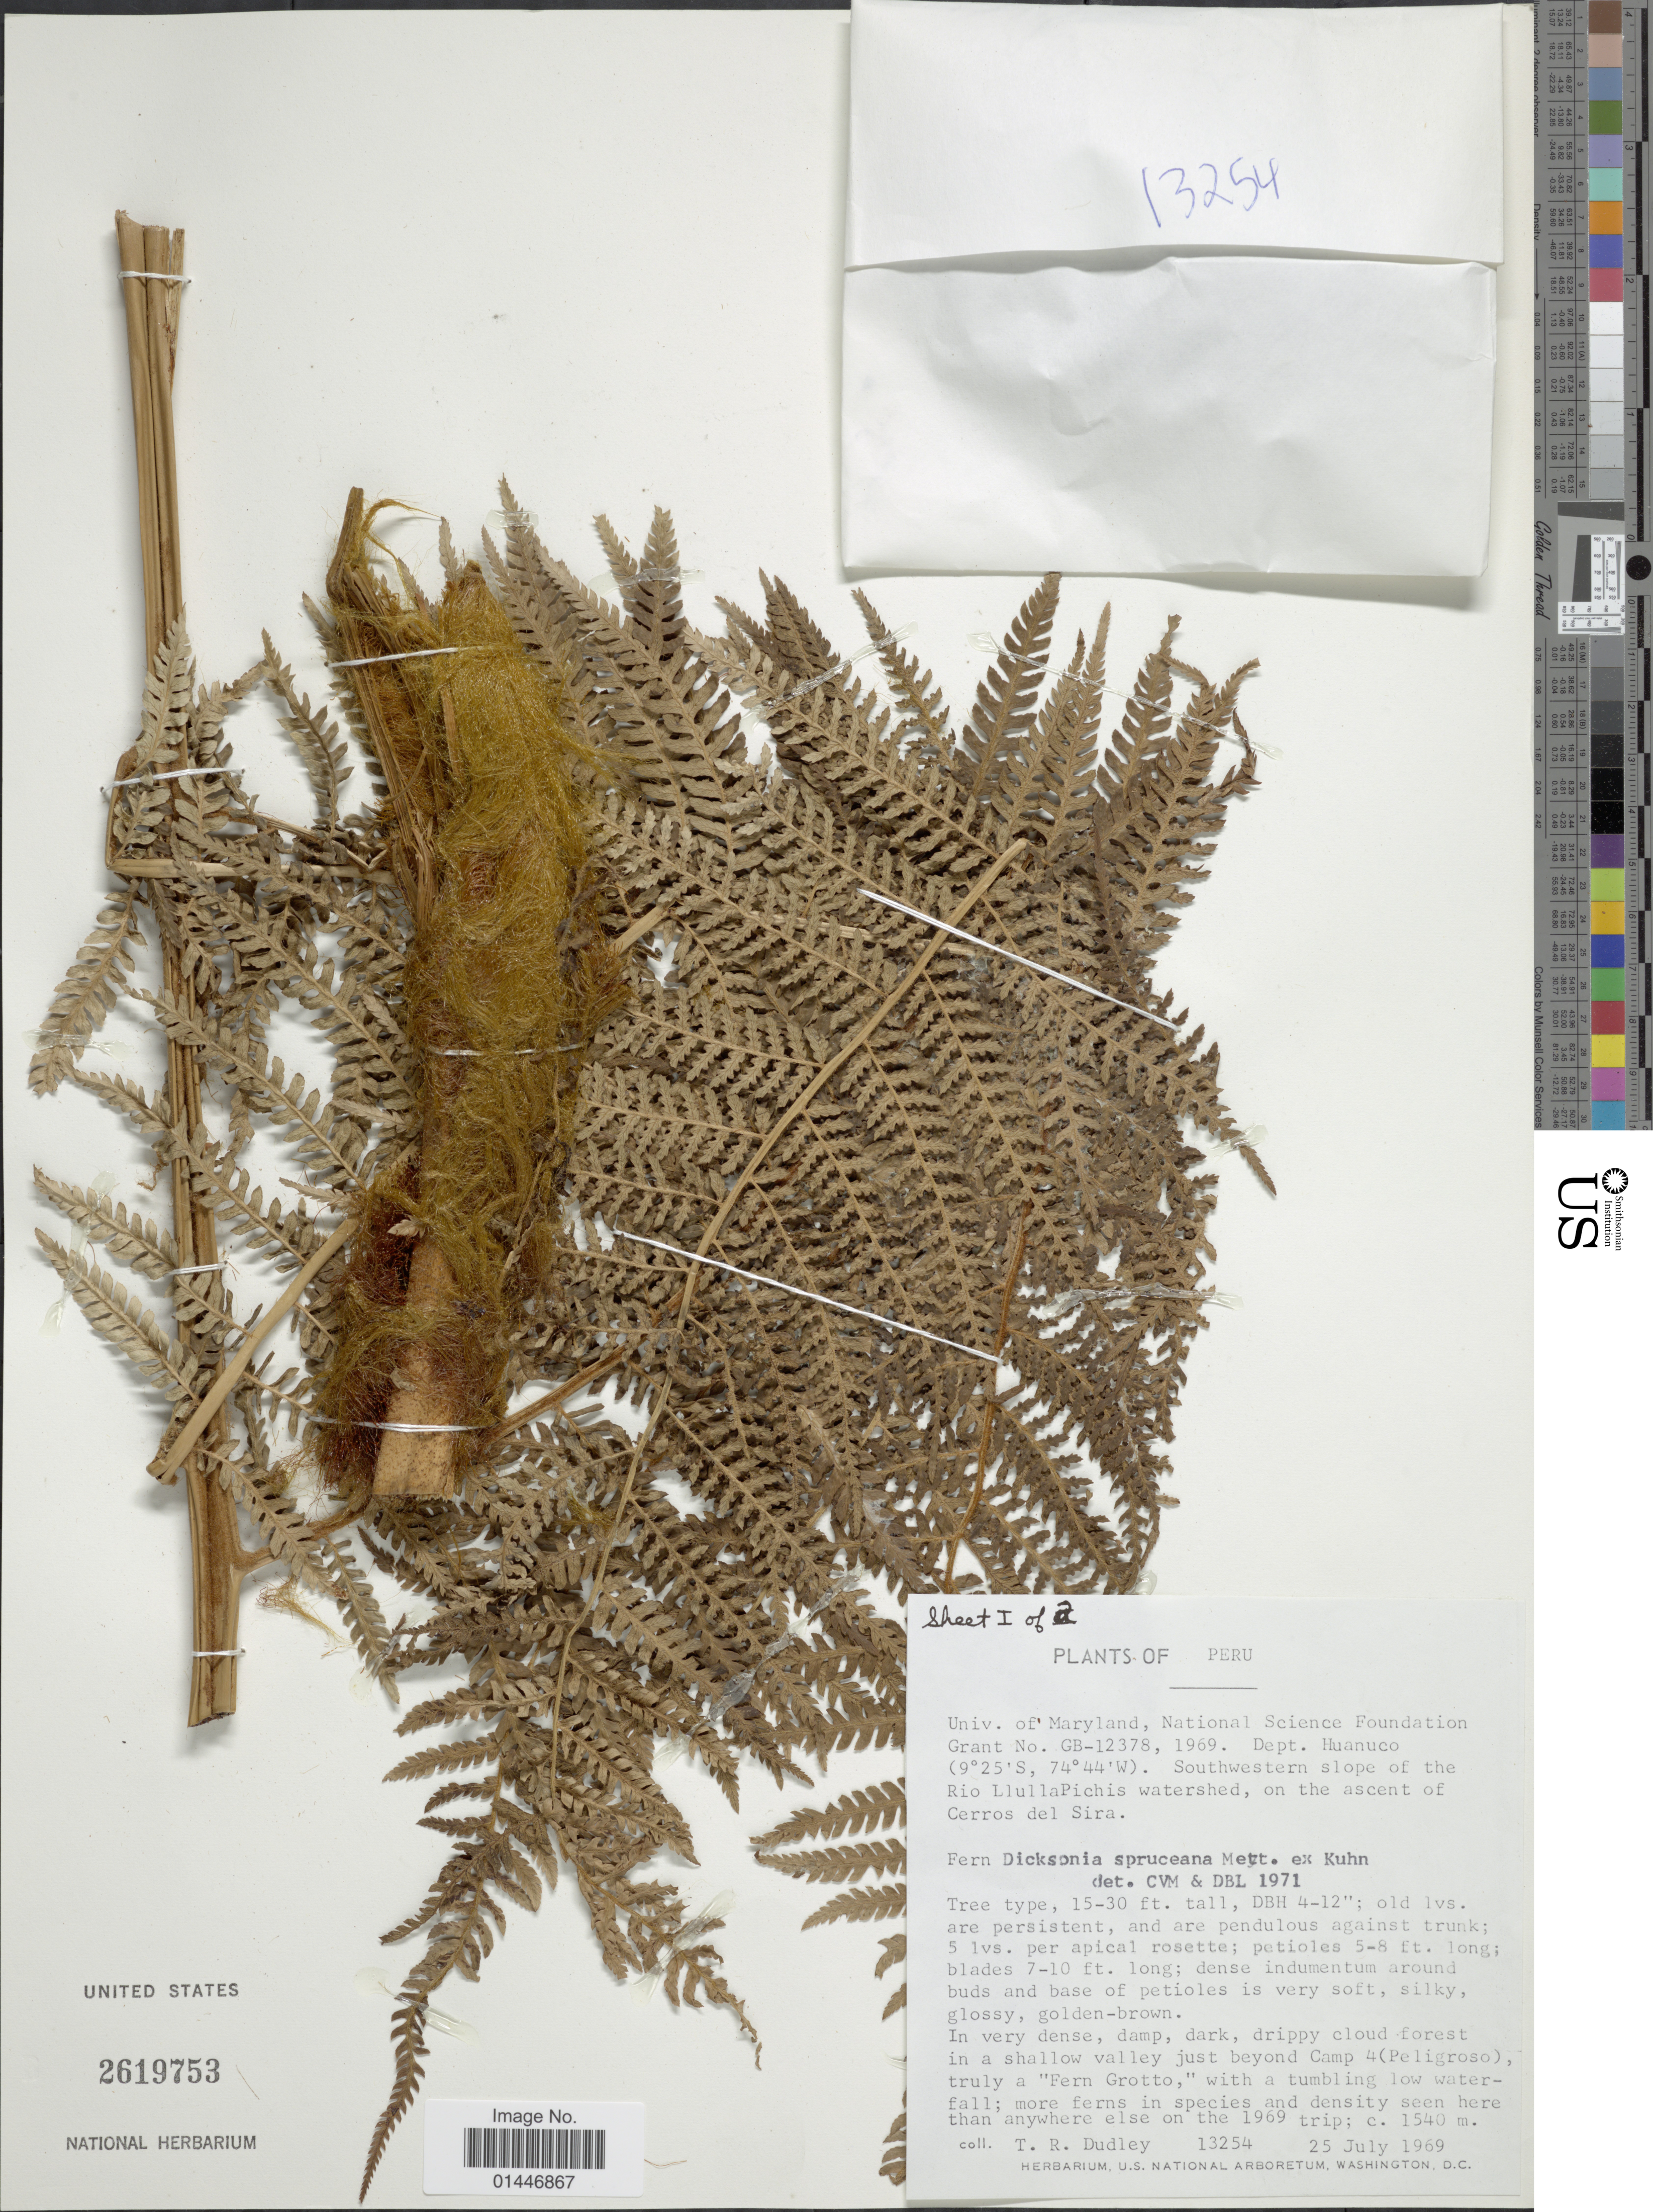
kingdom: Plantae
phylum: Tracheophyta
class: Polypodiopsida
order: Cyatheales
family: Dicksoniaceae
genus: Dicksonia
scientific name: Dicksonia spruceana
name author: Mett. ex Kuhn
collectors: T. R. Dudley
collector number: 13254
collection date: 1969-07-25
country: Peru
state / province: Huánuco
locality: Southwestern slope of the Rio LlullaPichis watershed, on the ascent of Cerros del Sira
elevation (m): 1540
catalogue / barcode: US 2619753